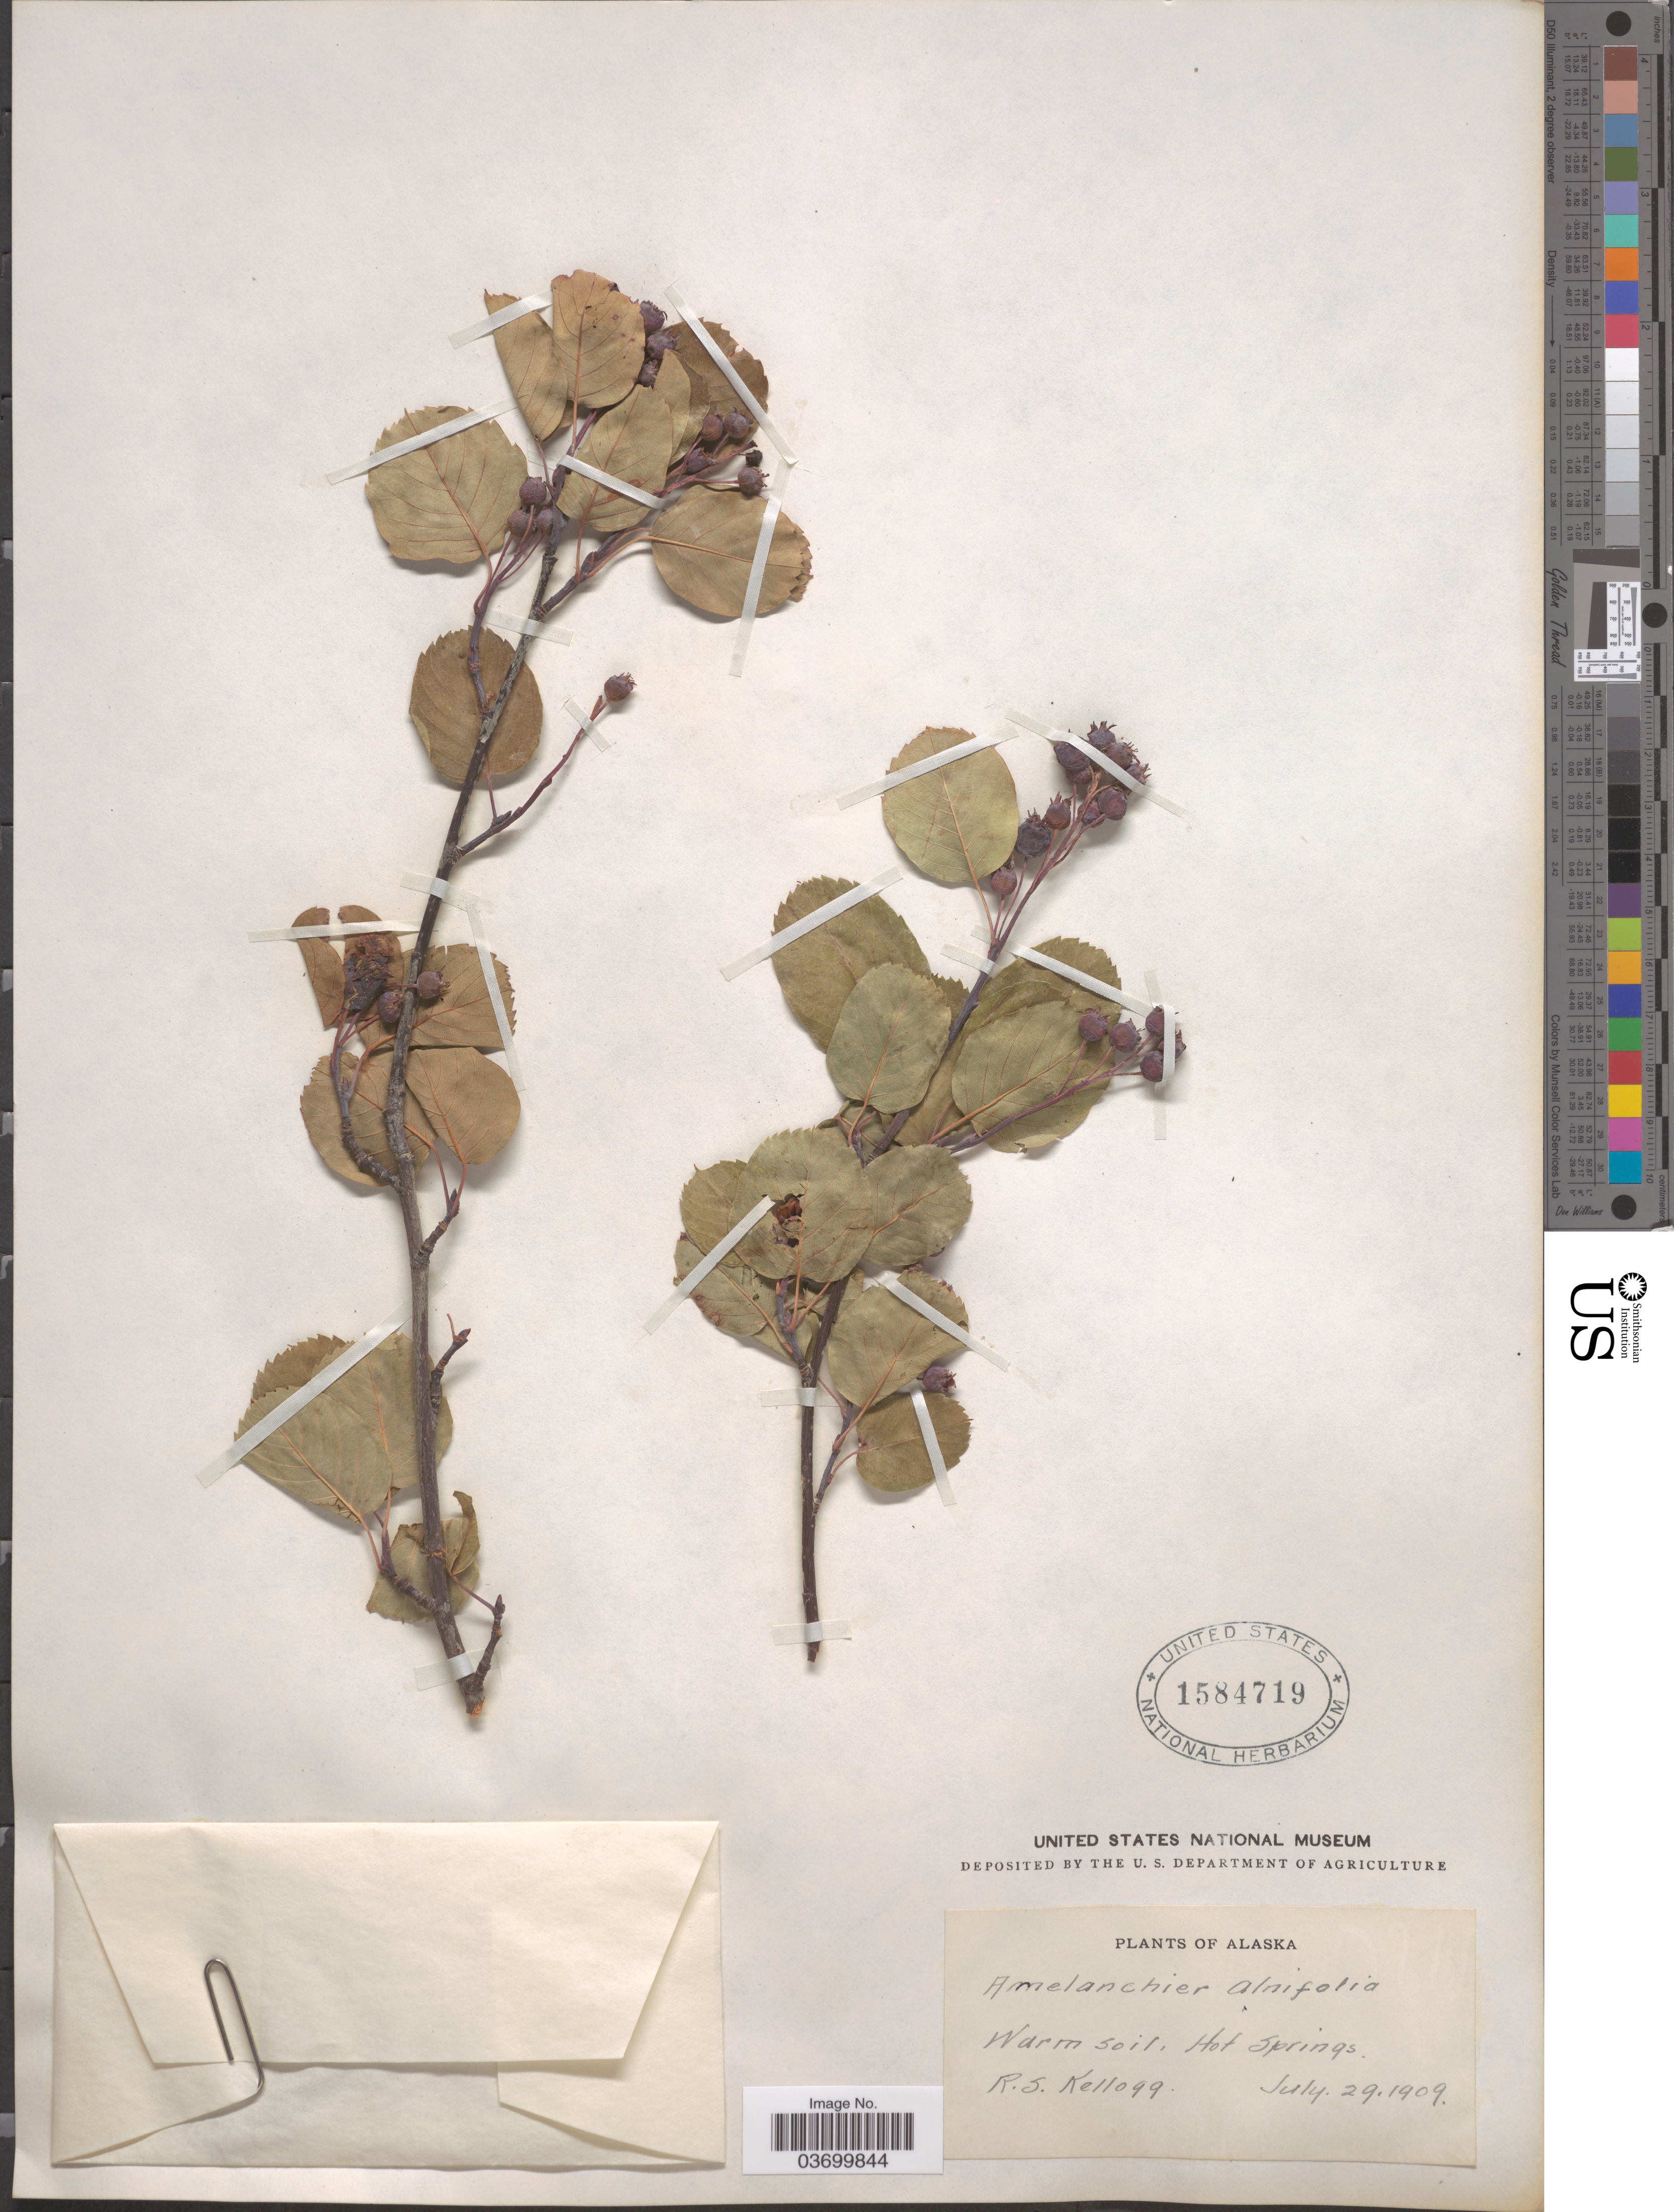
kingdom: Plantae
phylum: Tracheophyta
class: Magnoliopsida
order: Rosales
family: Rosaceae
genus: Amelanchier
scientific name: Amelanchier alnifolia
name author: (Nutt.) Nutt. ex M. Roem.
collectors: R. Kellogg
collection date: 1909-07-29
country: United States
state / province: Alaska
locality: Hot Springs.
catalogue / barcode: US 1584719